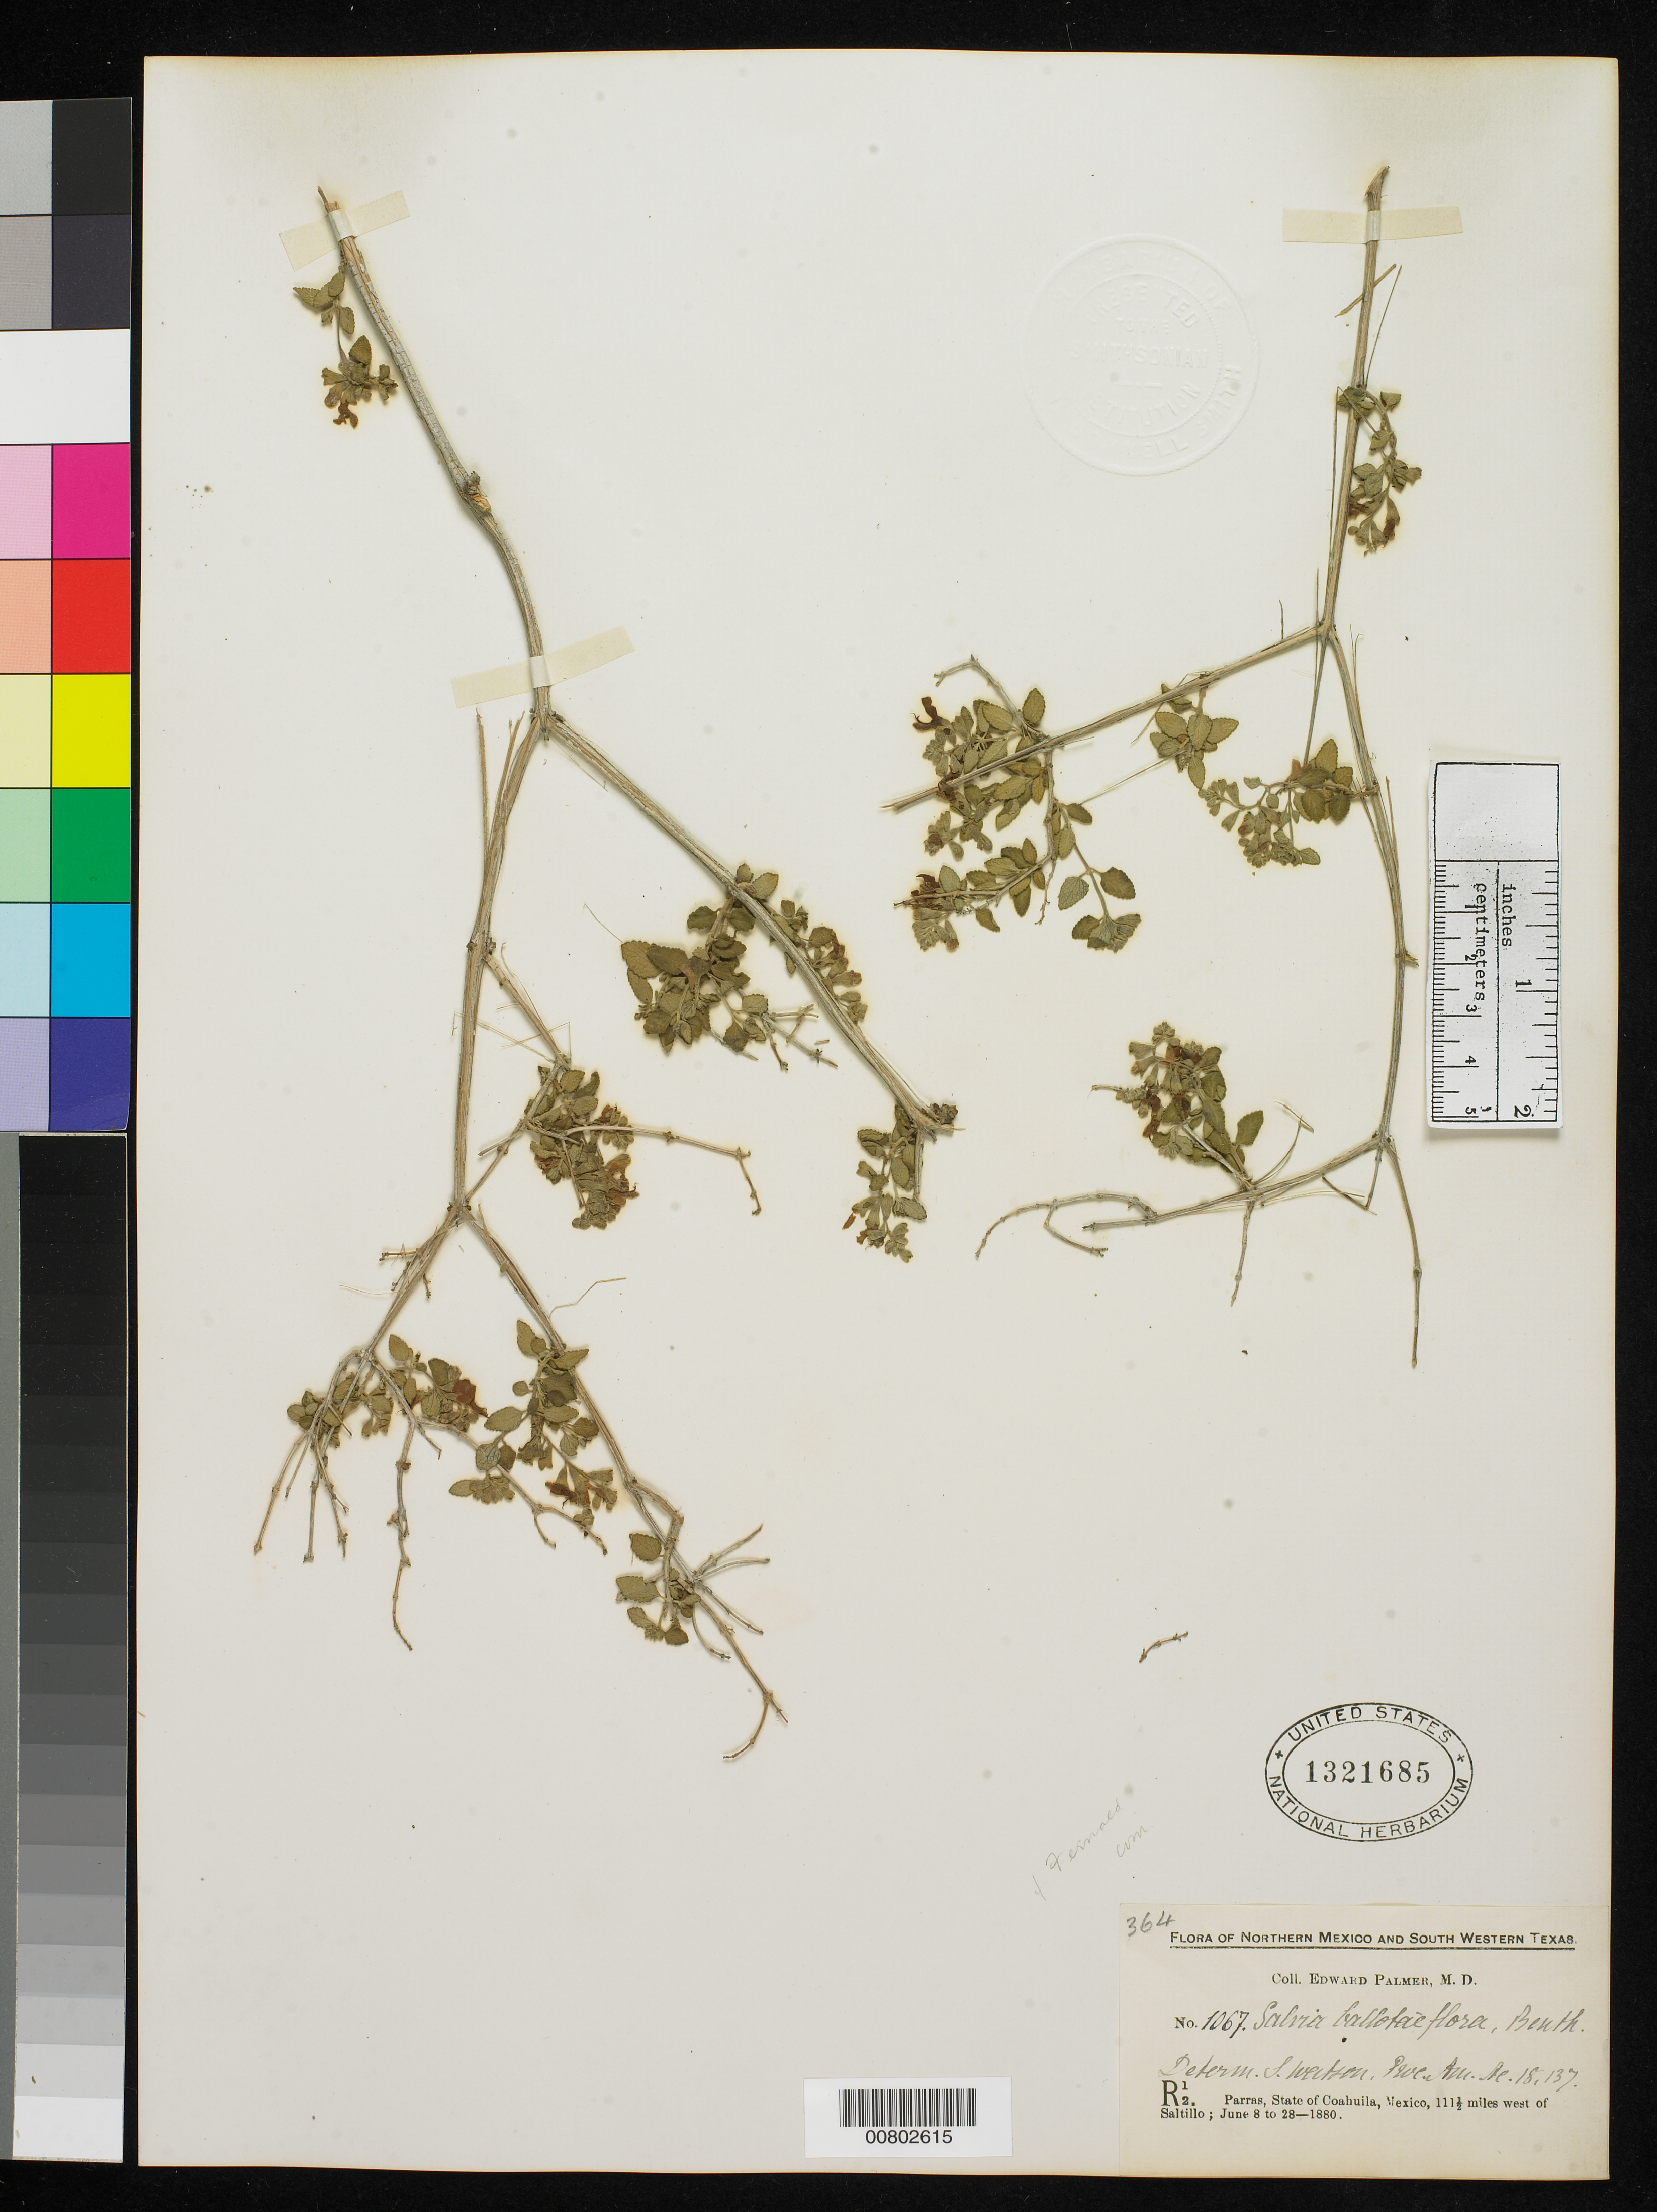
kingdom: Plantae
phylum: Tracheophyta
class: Magnoliopsida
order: Lamiales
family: Lamiaceae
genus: Salvia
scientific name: Salvia ballotiflora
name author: Benth.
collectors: E. Palmer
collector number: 1067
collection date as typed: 08 Jun 1880 to 28 Jun 1880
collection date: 1880-06-08/1880-06-28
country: Mexico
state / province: Coahuila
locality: R12. Parras, Coahuila, 111½ miles west of Saltillo.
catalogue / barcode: US 1321685